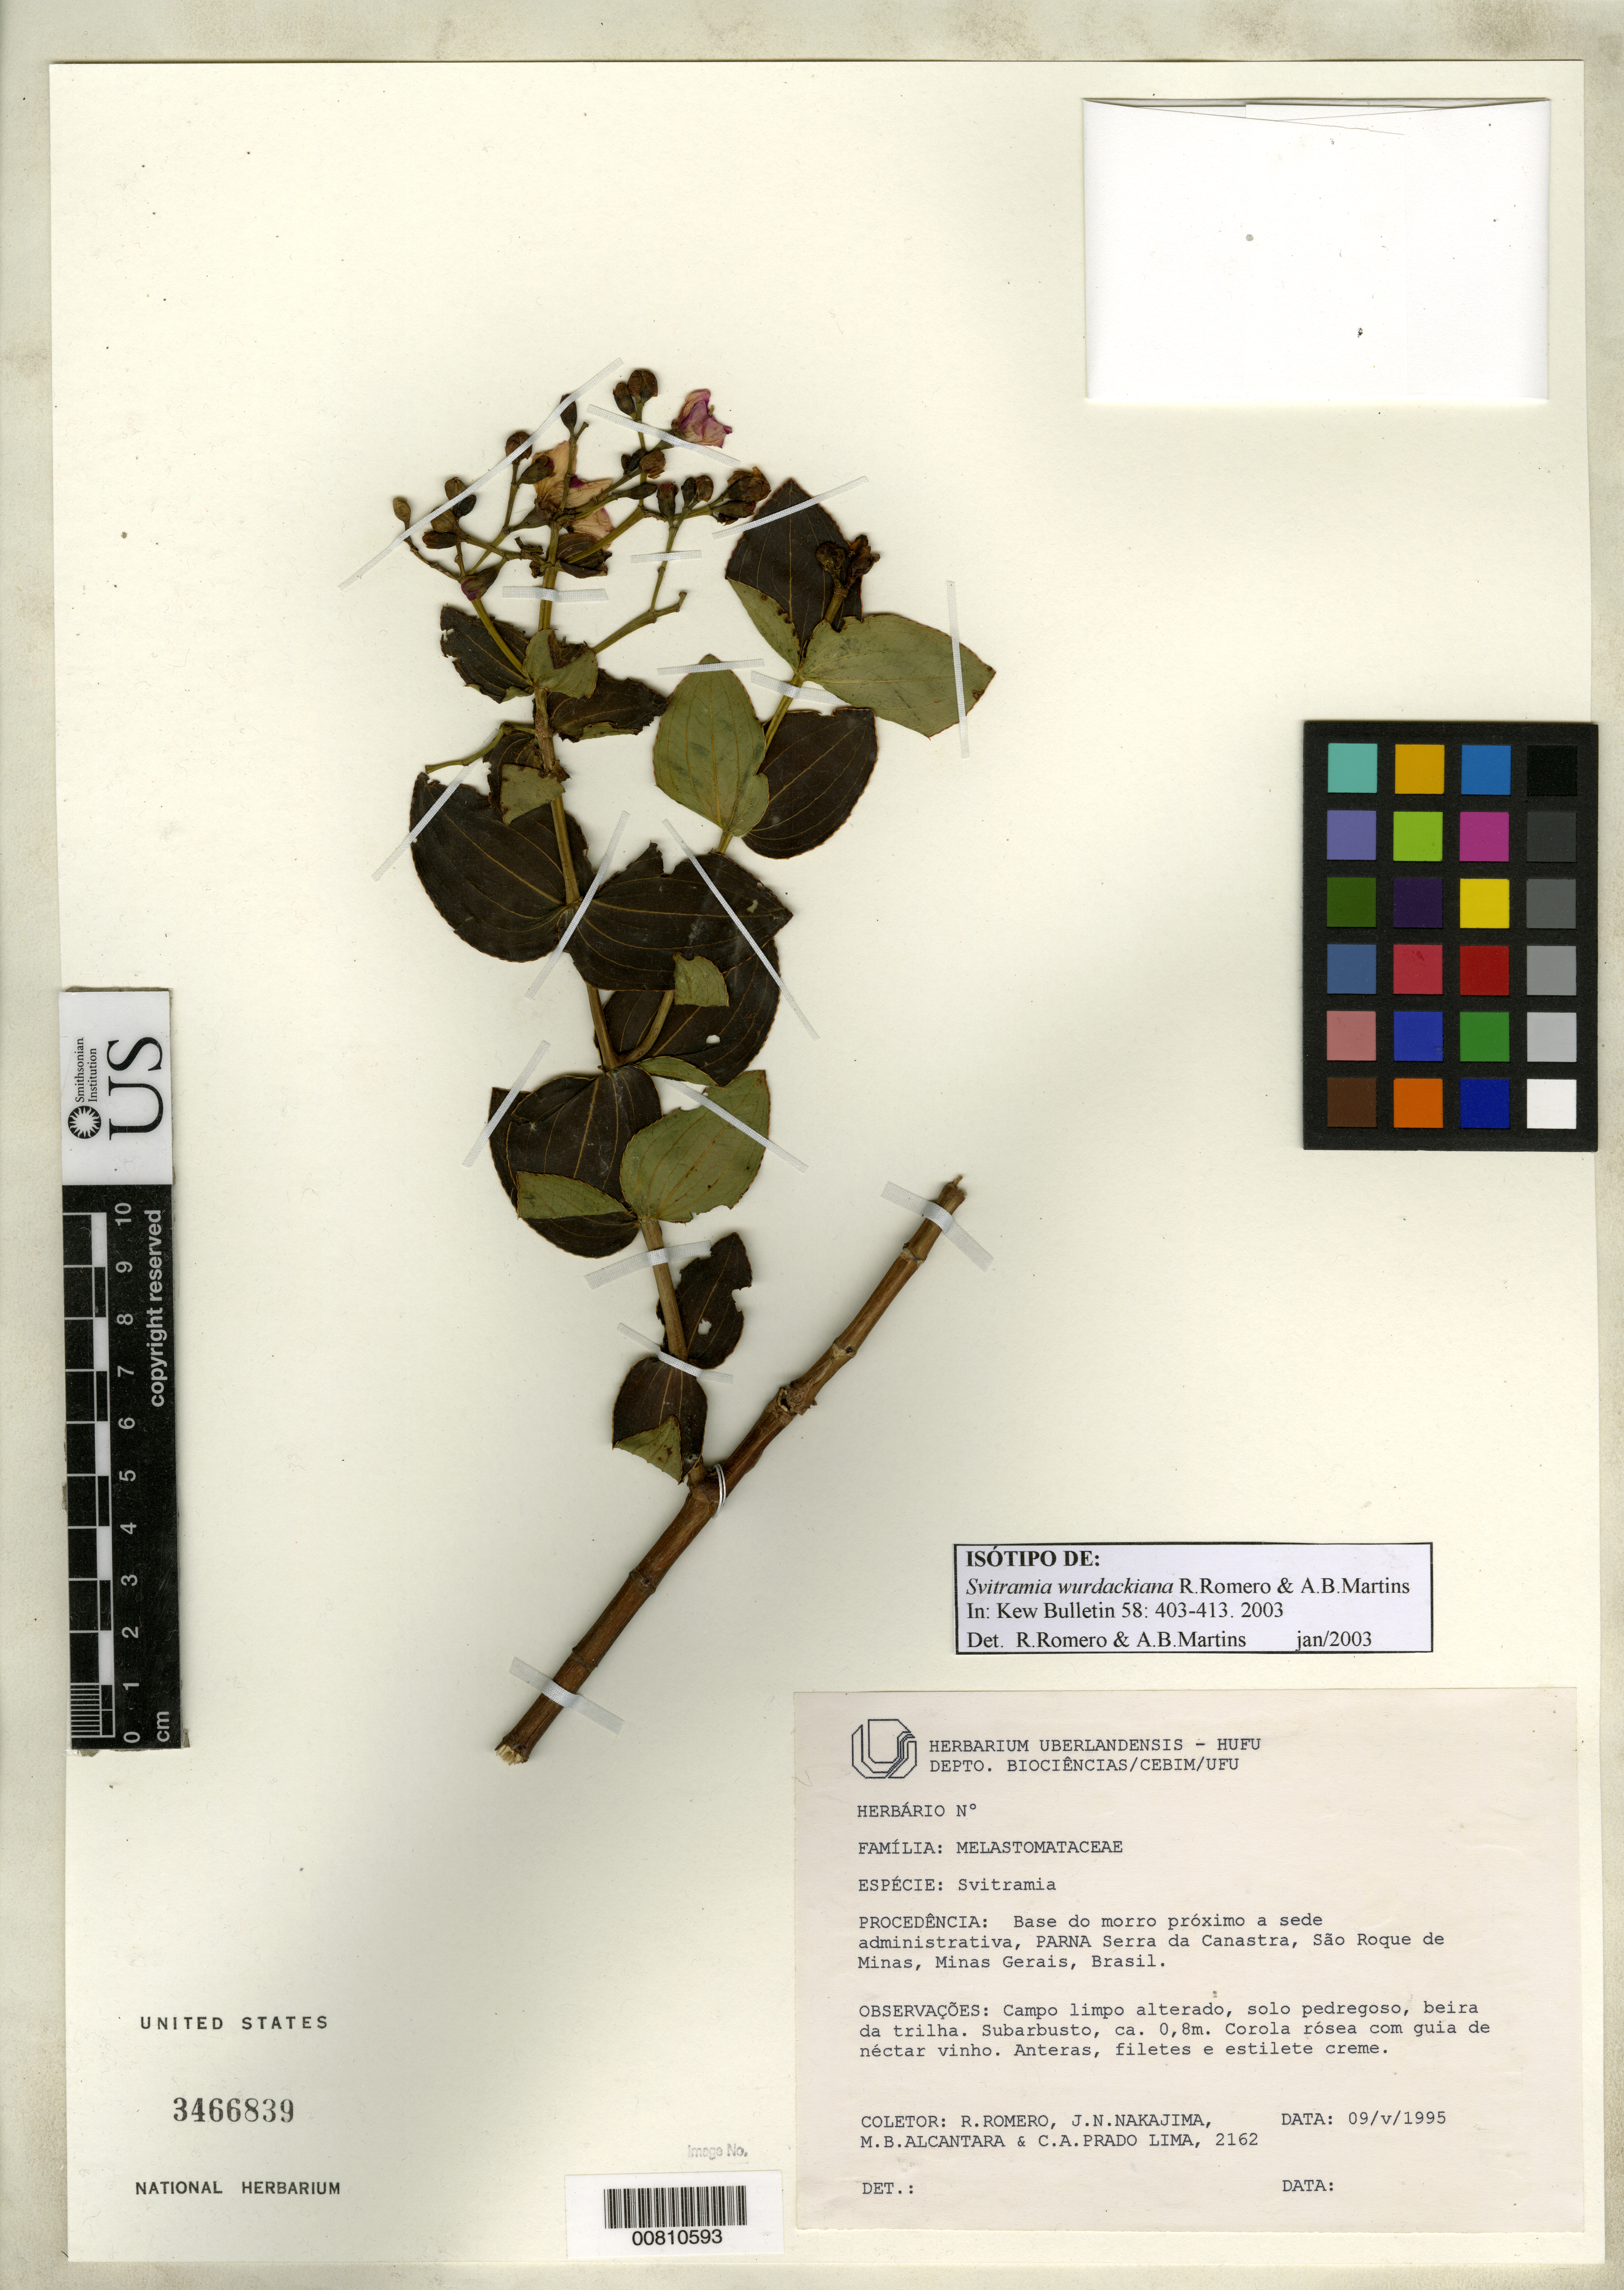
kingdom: Plantae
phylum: Tracheophyta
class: Magnoliopsida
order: Myrtales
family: Melastomataceae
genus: Svitramia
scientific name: Svitramia wurdackiana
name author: R. Romero & A.B. Martins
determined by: Romero, R.; Martins, A. B.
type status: Isotype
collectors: R. Romero, J. N. Nakajima, M. Alcantara & C. Prado Lima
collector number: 2162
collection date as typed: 09 May 1995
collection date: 1995-05-09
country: Brazil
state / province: Minas Gerais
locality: Base do morro próximo a sede administrativa, PARNA Serra da Canastra, São Roque de Minas, Minas Gerais, Brasil.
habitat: Campo limpo alterado, solo pedregoso, beira da trilha.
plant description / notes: Holotype at HUFU.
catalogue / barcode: US 3466839